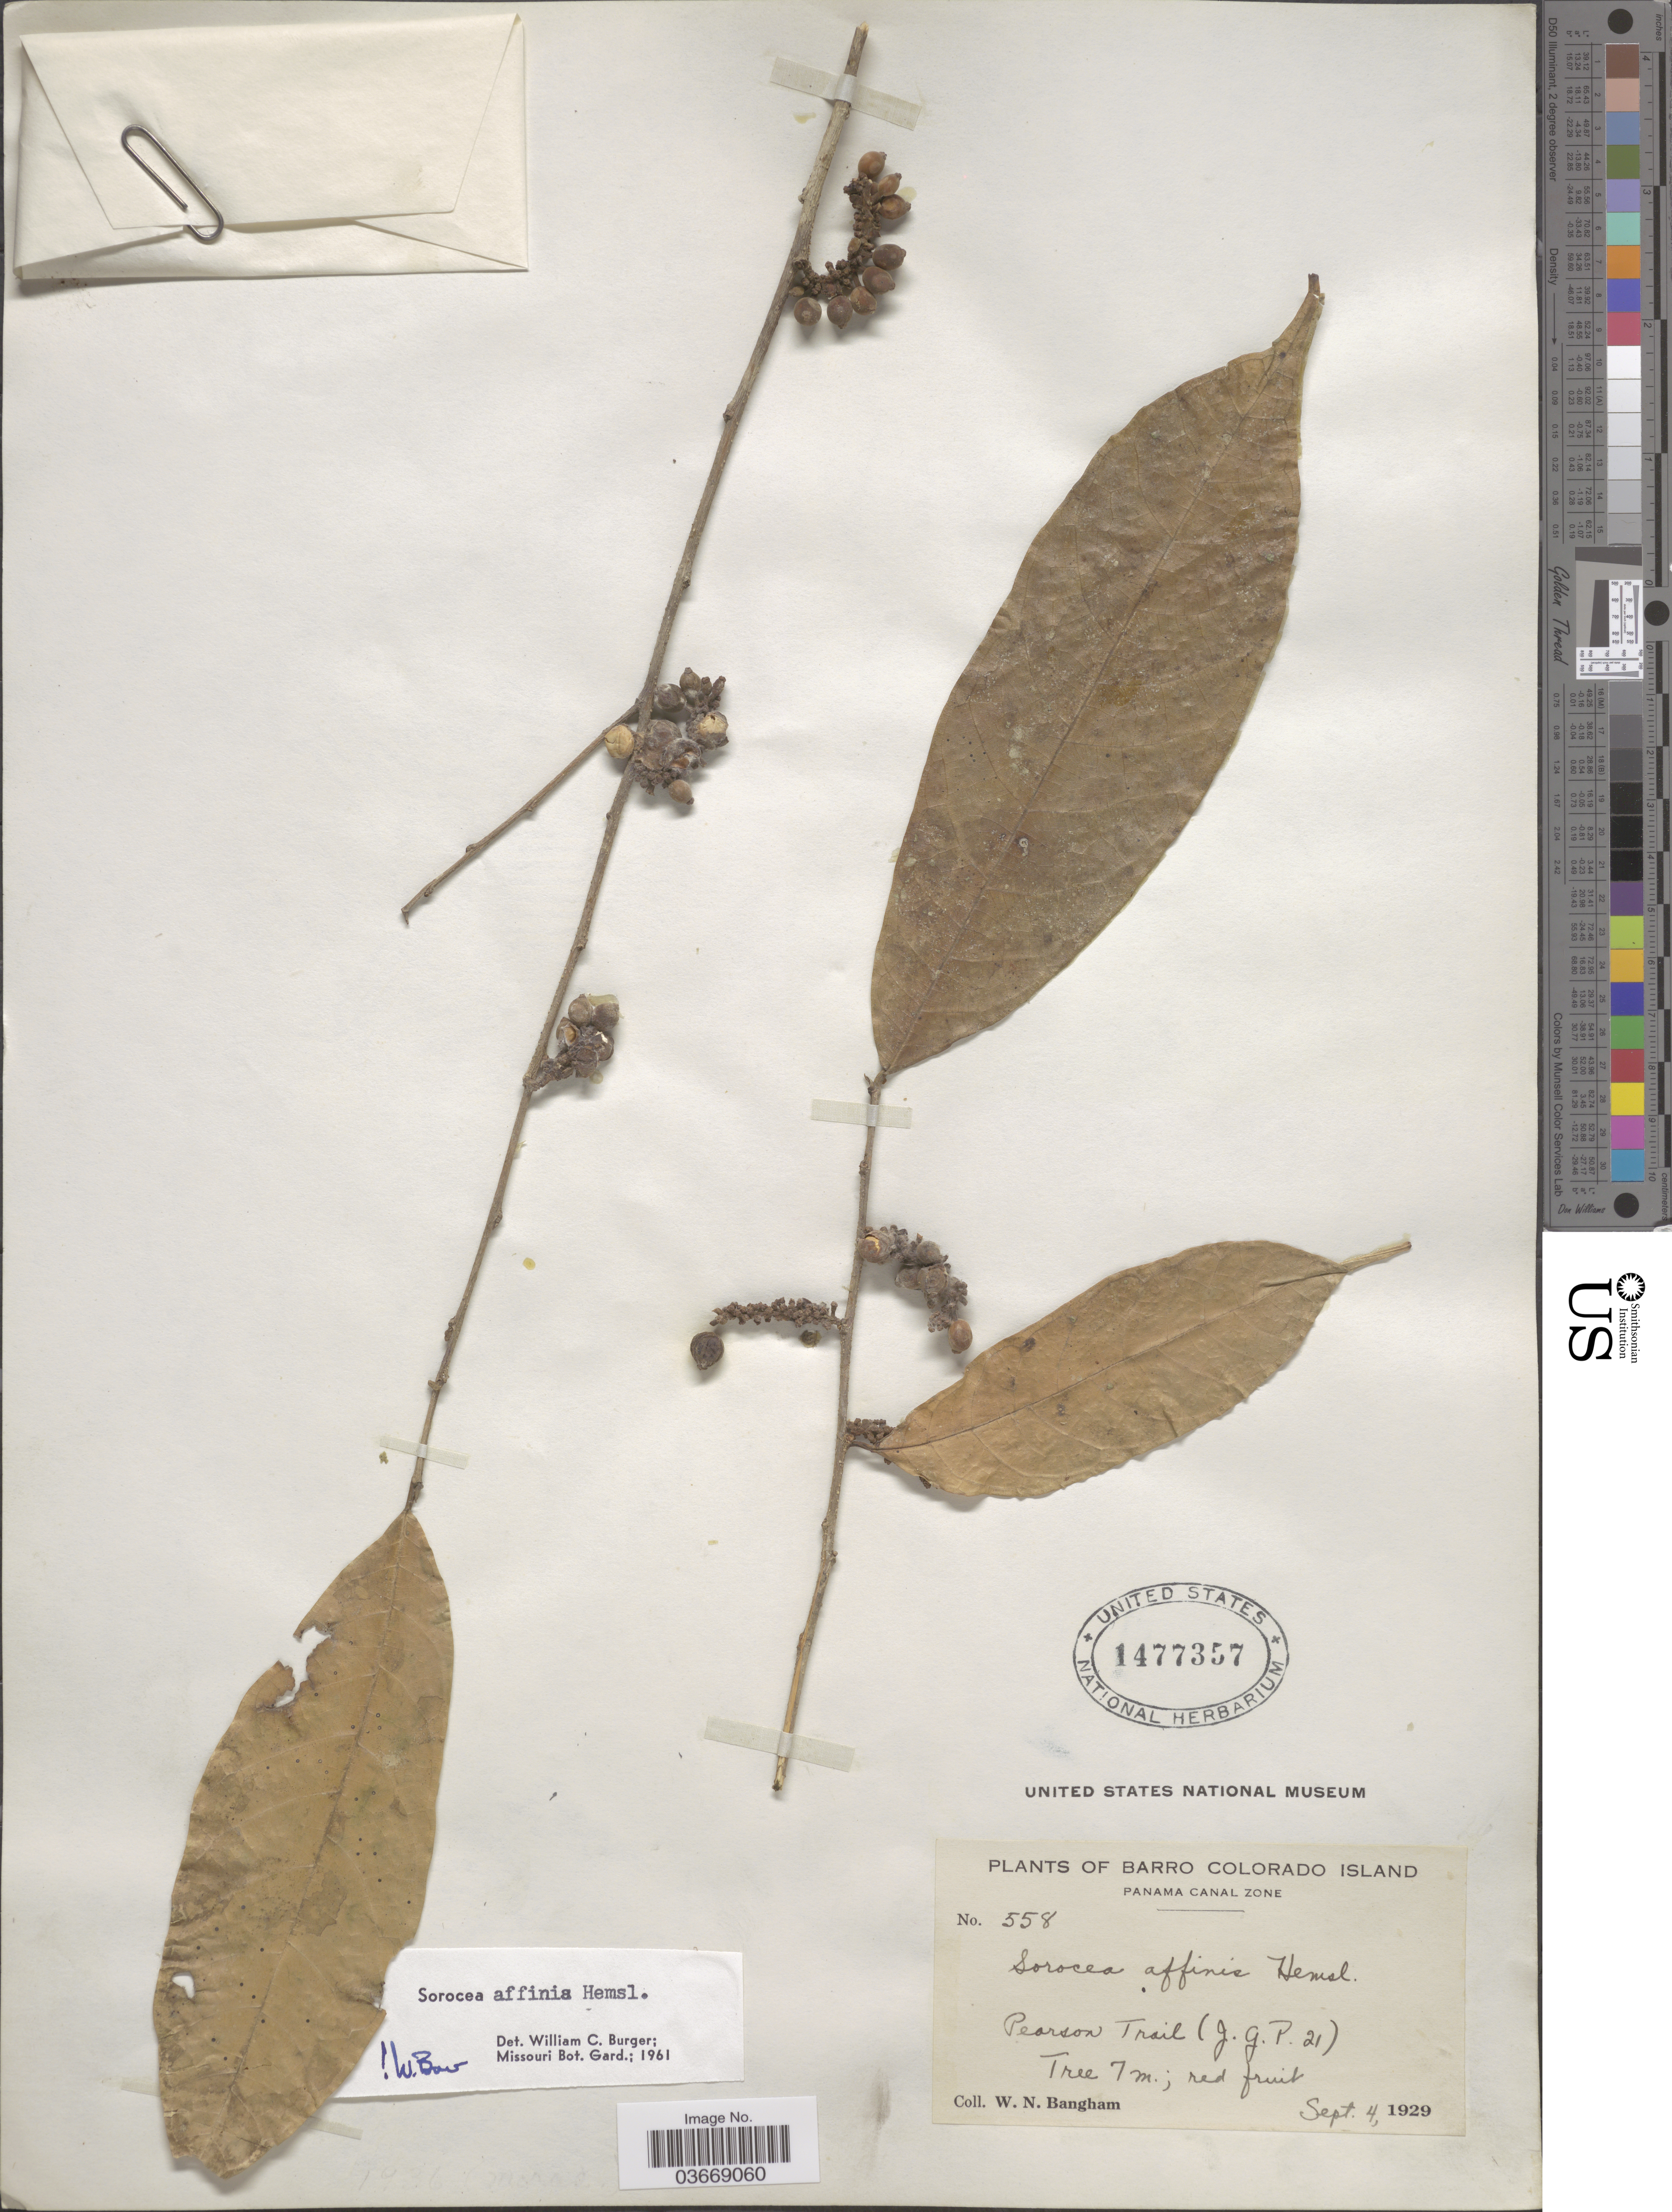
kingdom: Plantae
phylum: Tracheophyta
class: Magnoliopsida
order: Rosales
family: Moraceae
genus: Sorocea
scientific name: Sorocea affinis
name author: Hemsl.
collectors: W. Bangham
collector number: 558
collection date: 1929-09-04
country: Panama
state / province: Panamá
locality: Barro Colorado Island. Panama Canal Zone. Pearson Trail (J. G. P. 21).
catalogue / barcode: US 1477357